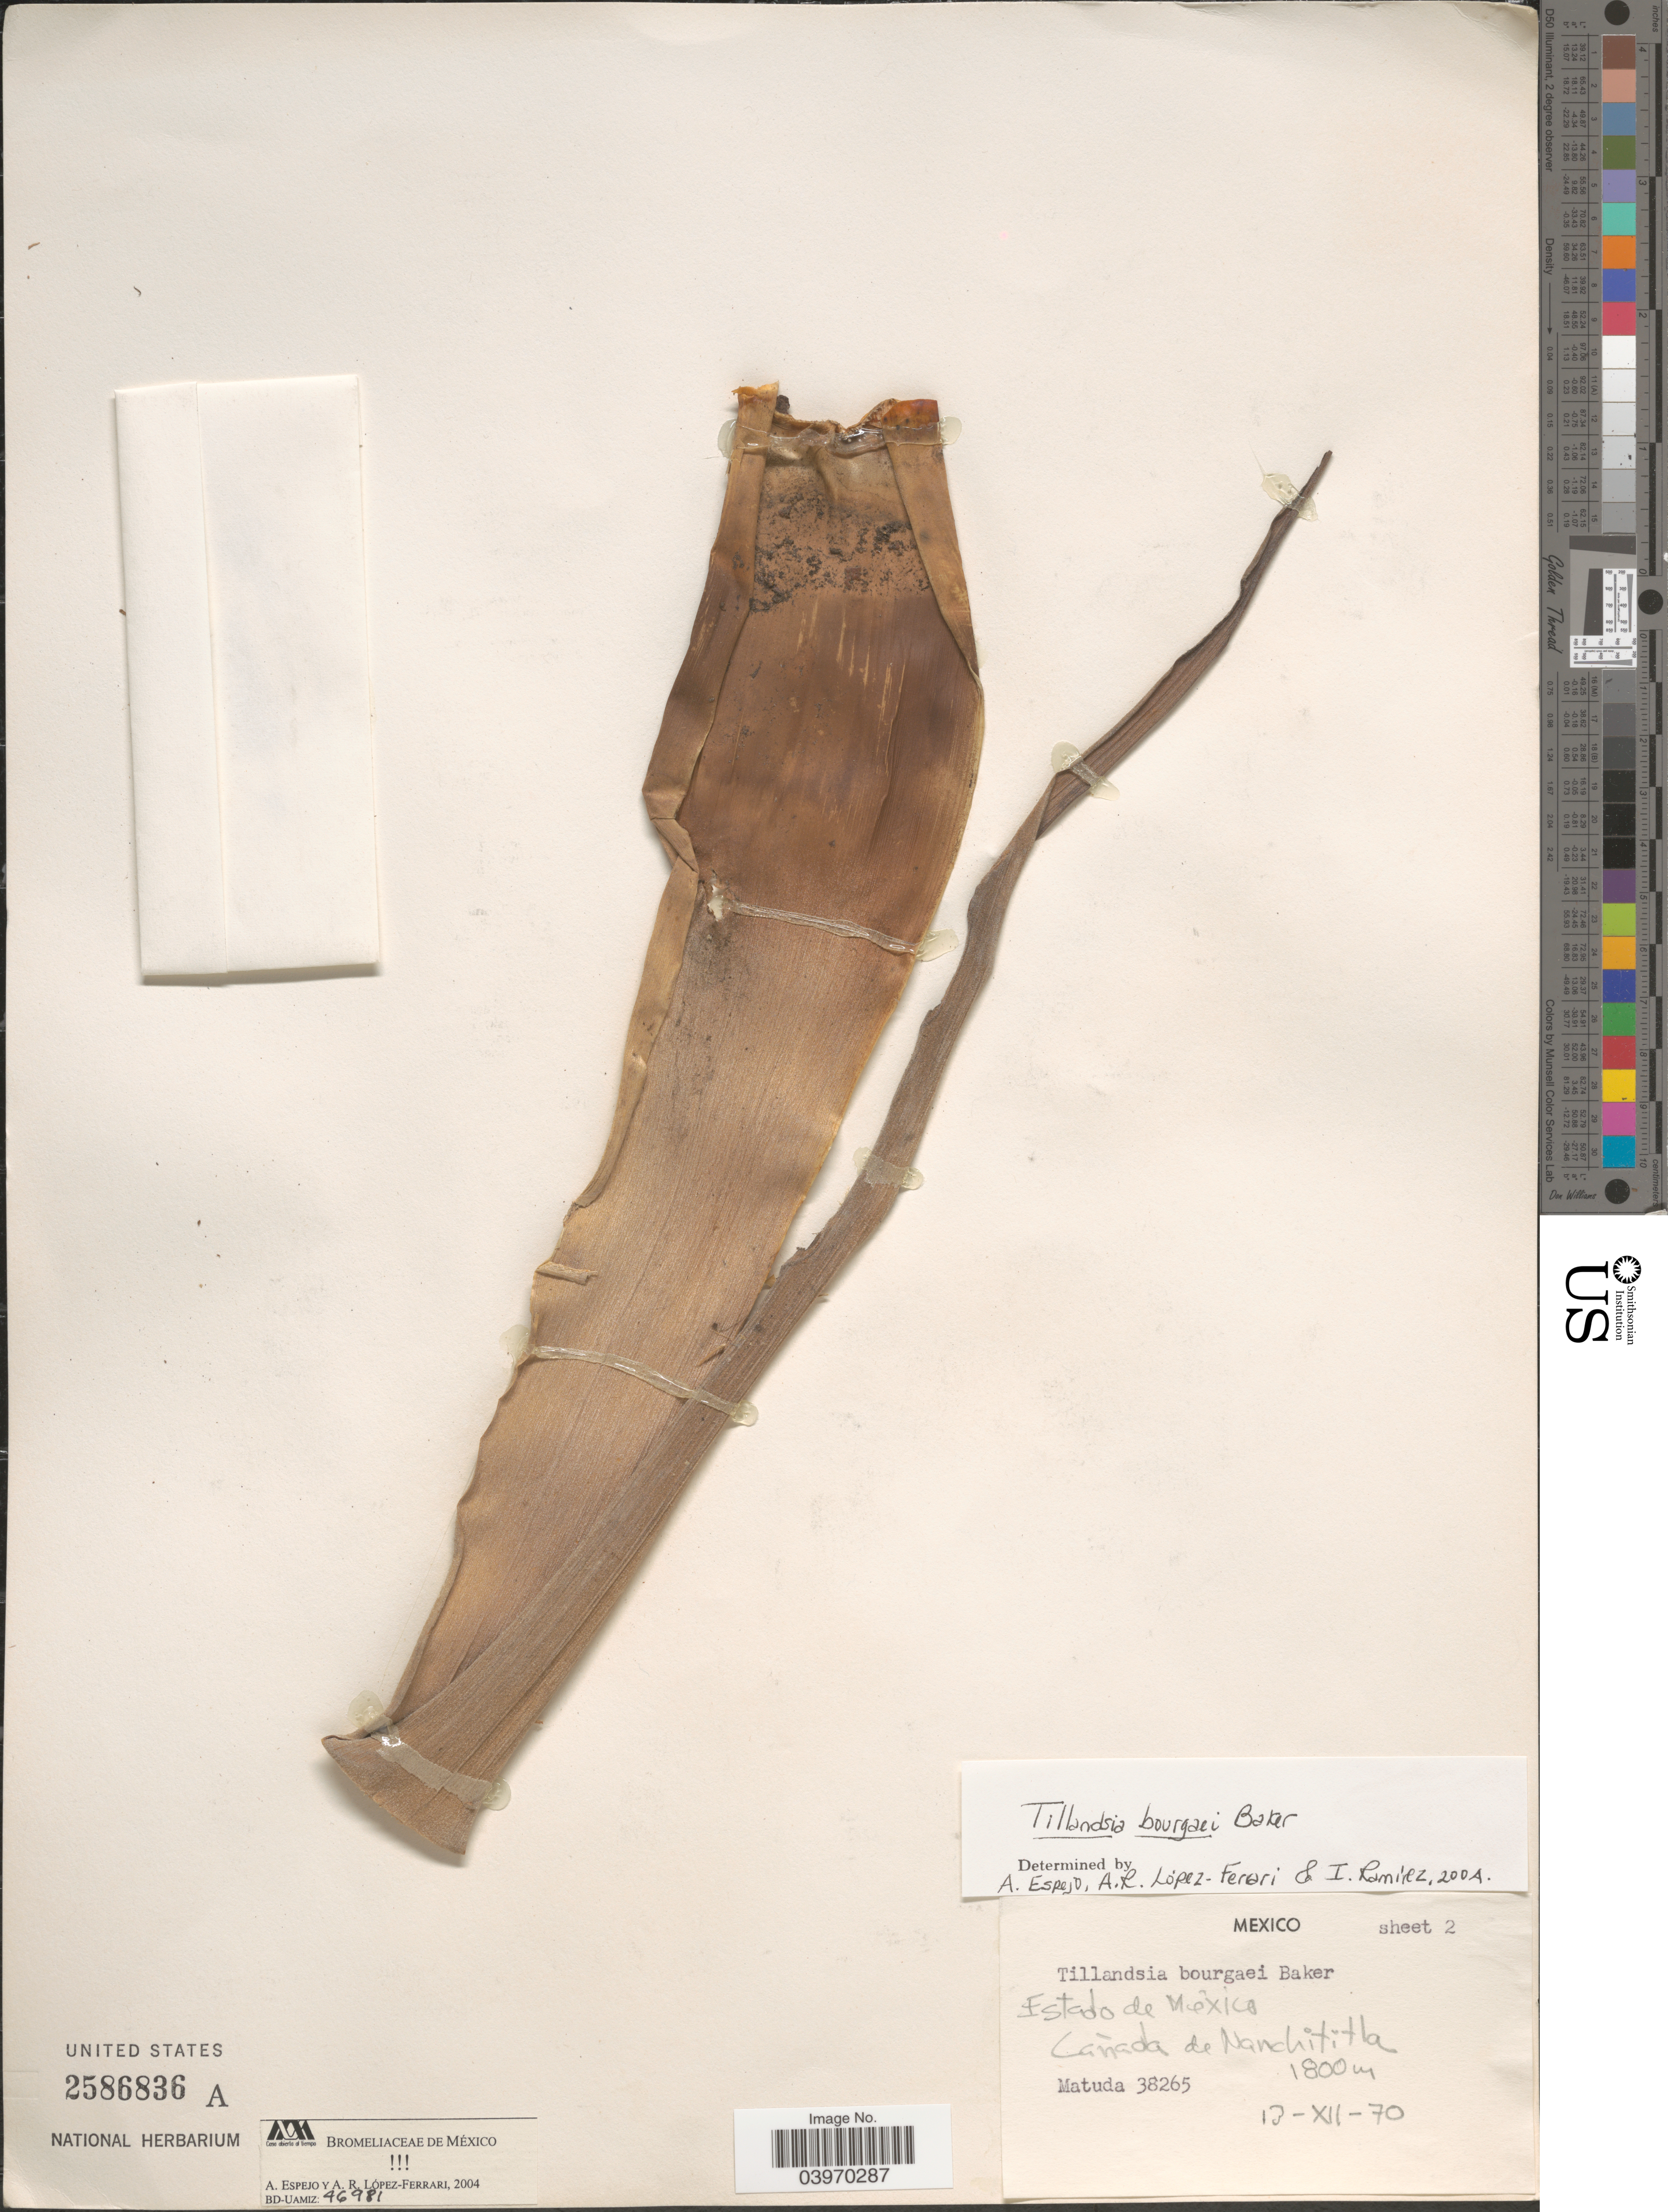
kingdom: Plantae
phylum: Tracheophyta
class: Liliopsida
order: Poales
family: Bromeliaceae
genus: Tillandsia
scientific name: Tillandsia bourgaei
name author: Baker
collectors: -. Matuda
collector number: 38265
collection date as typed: Transcribed d/m/y: 13/12/70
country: Mexico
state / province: México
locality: Cañada de Nanchititla.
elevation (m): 1800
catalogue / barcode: US 2586836A